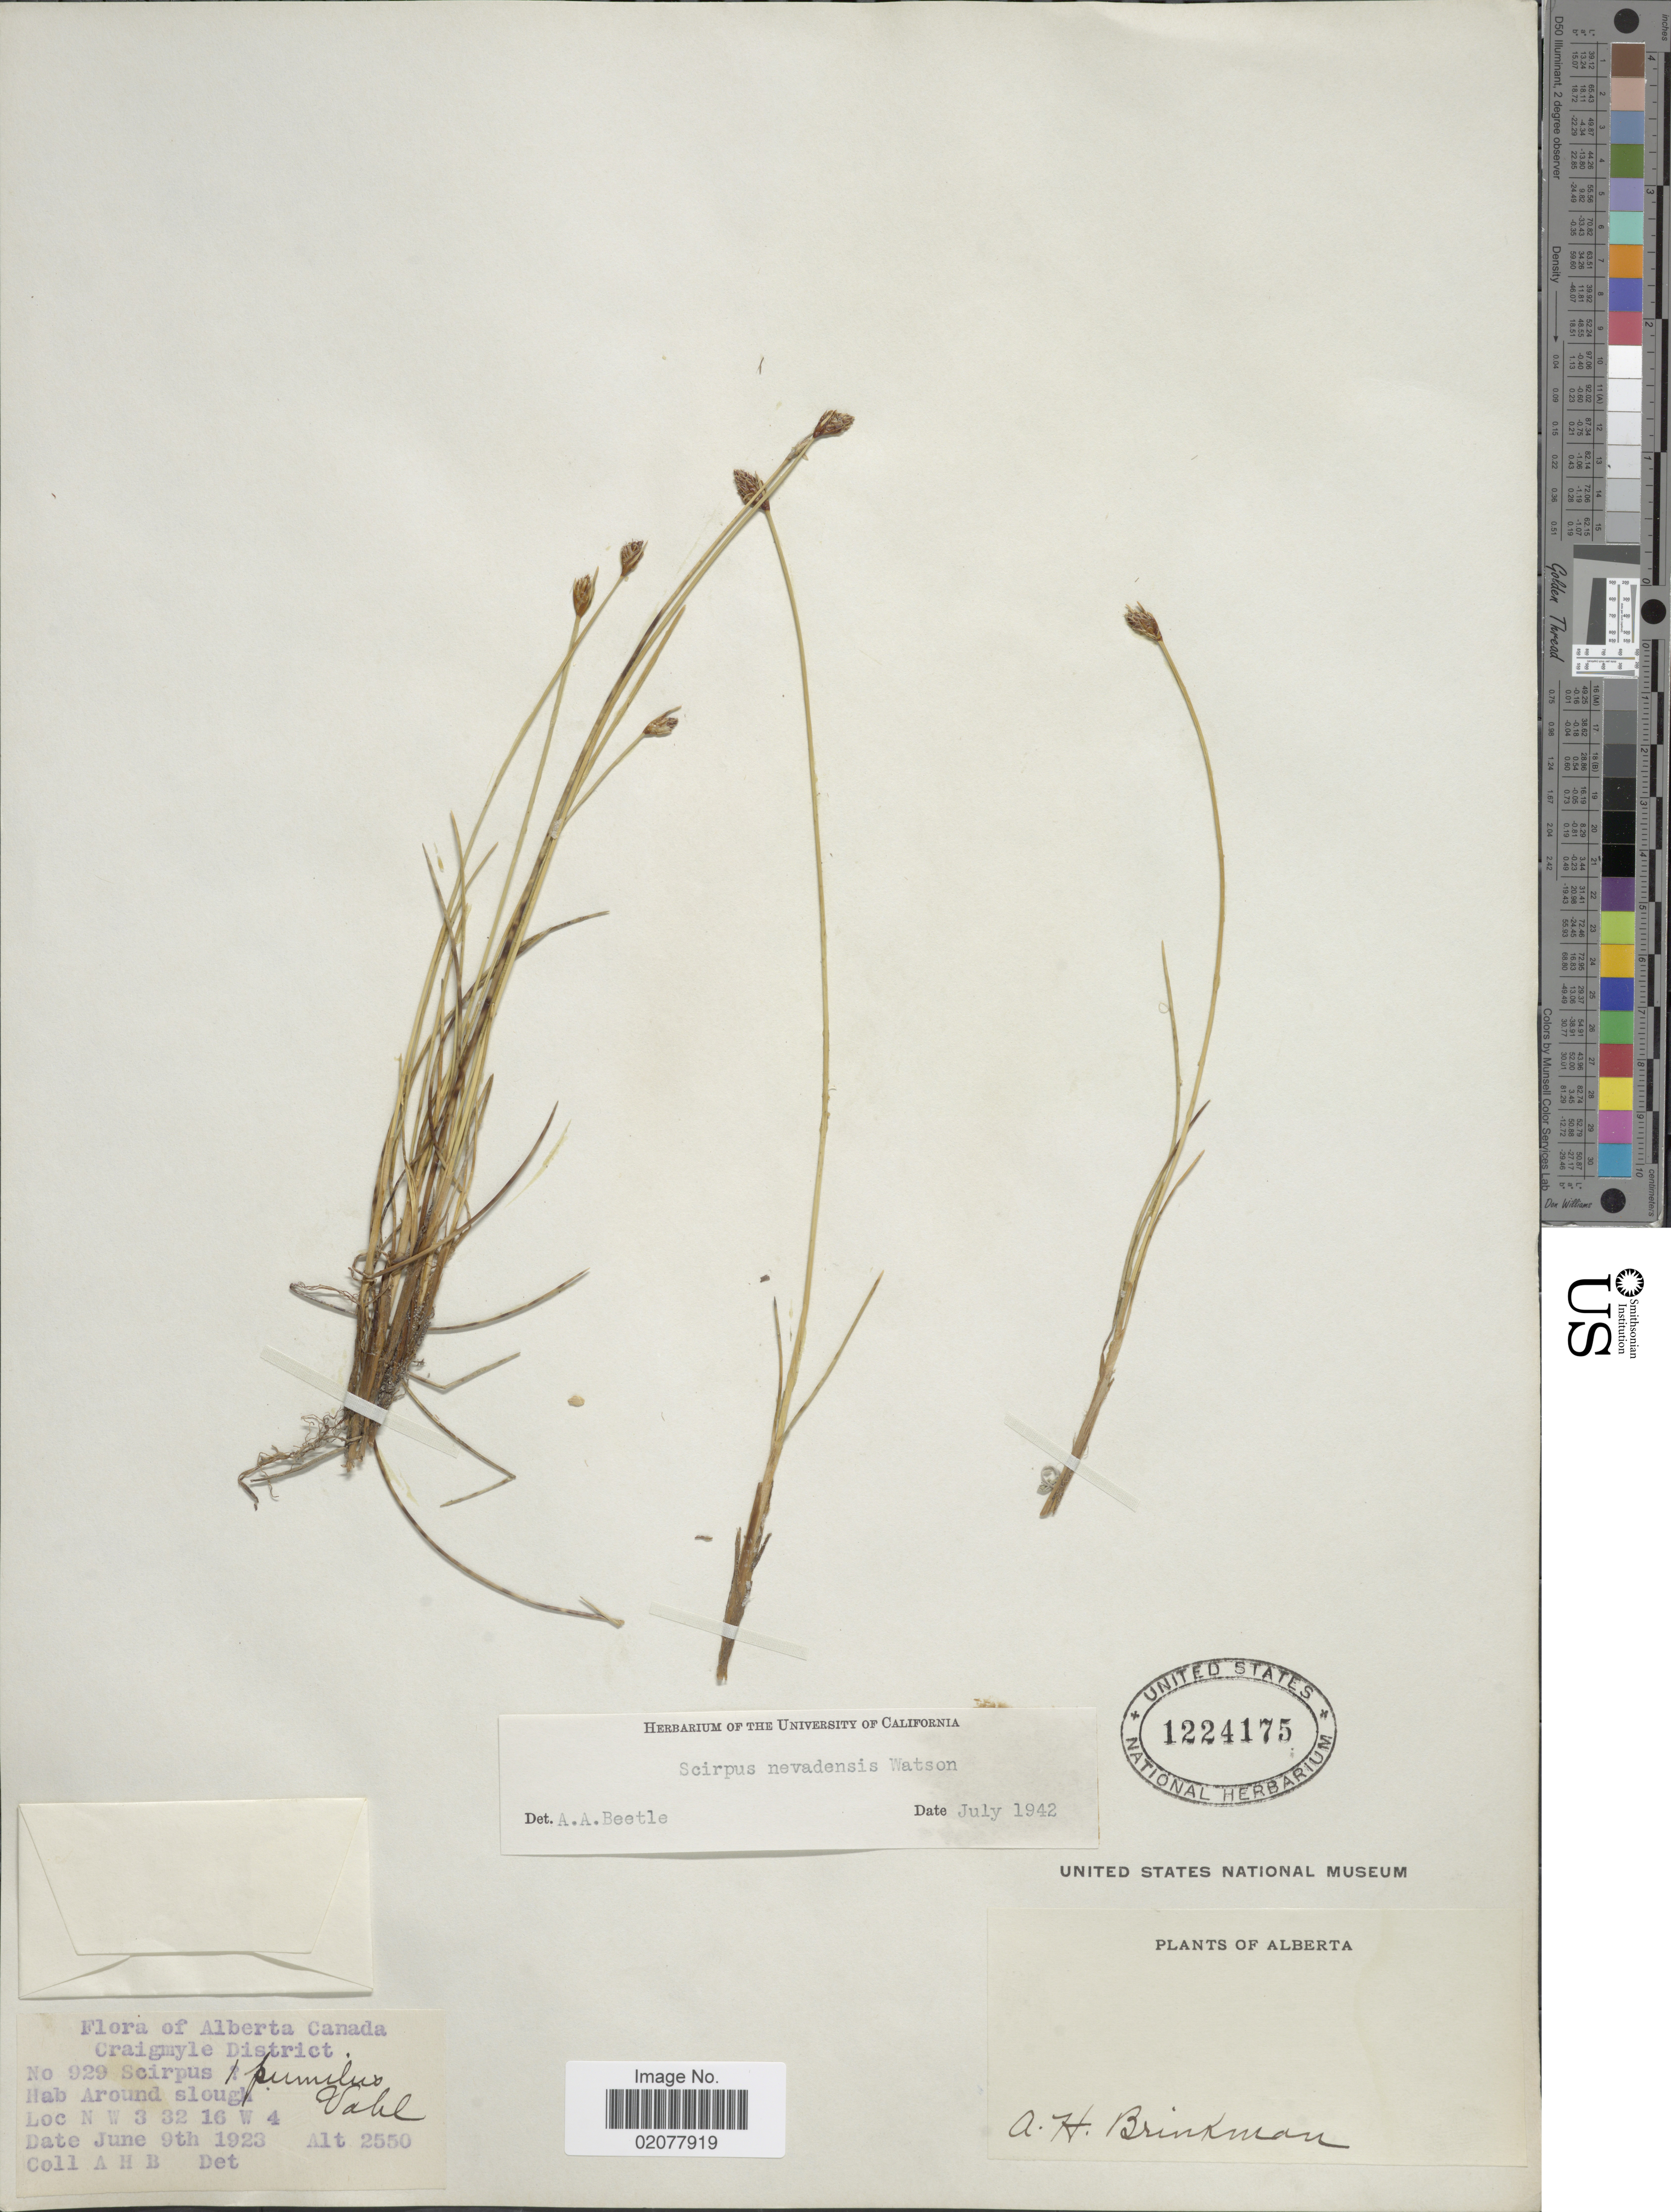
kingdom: Plantae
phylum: Tracheophyta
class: Liliopsida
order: Poales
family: Cyperaceae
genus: Amphiscirpus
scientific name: Amphiscirpus nevadensis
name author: (S. Watson) Oteng-Yeb.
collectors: A. Brinkman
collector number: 929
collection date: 1923-06-09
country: Canada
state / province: Alberta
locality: Craigmyle District. Around slough. N W 3 32 16 W 4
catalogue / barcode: US 1224175